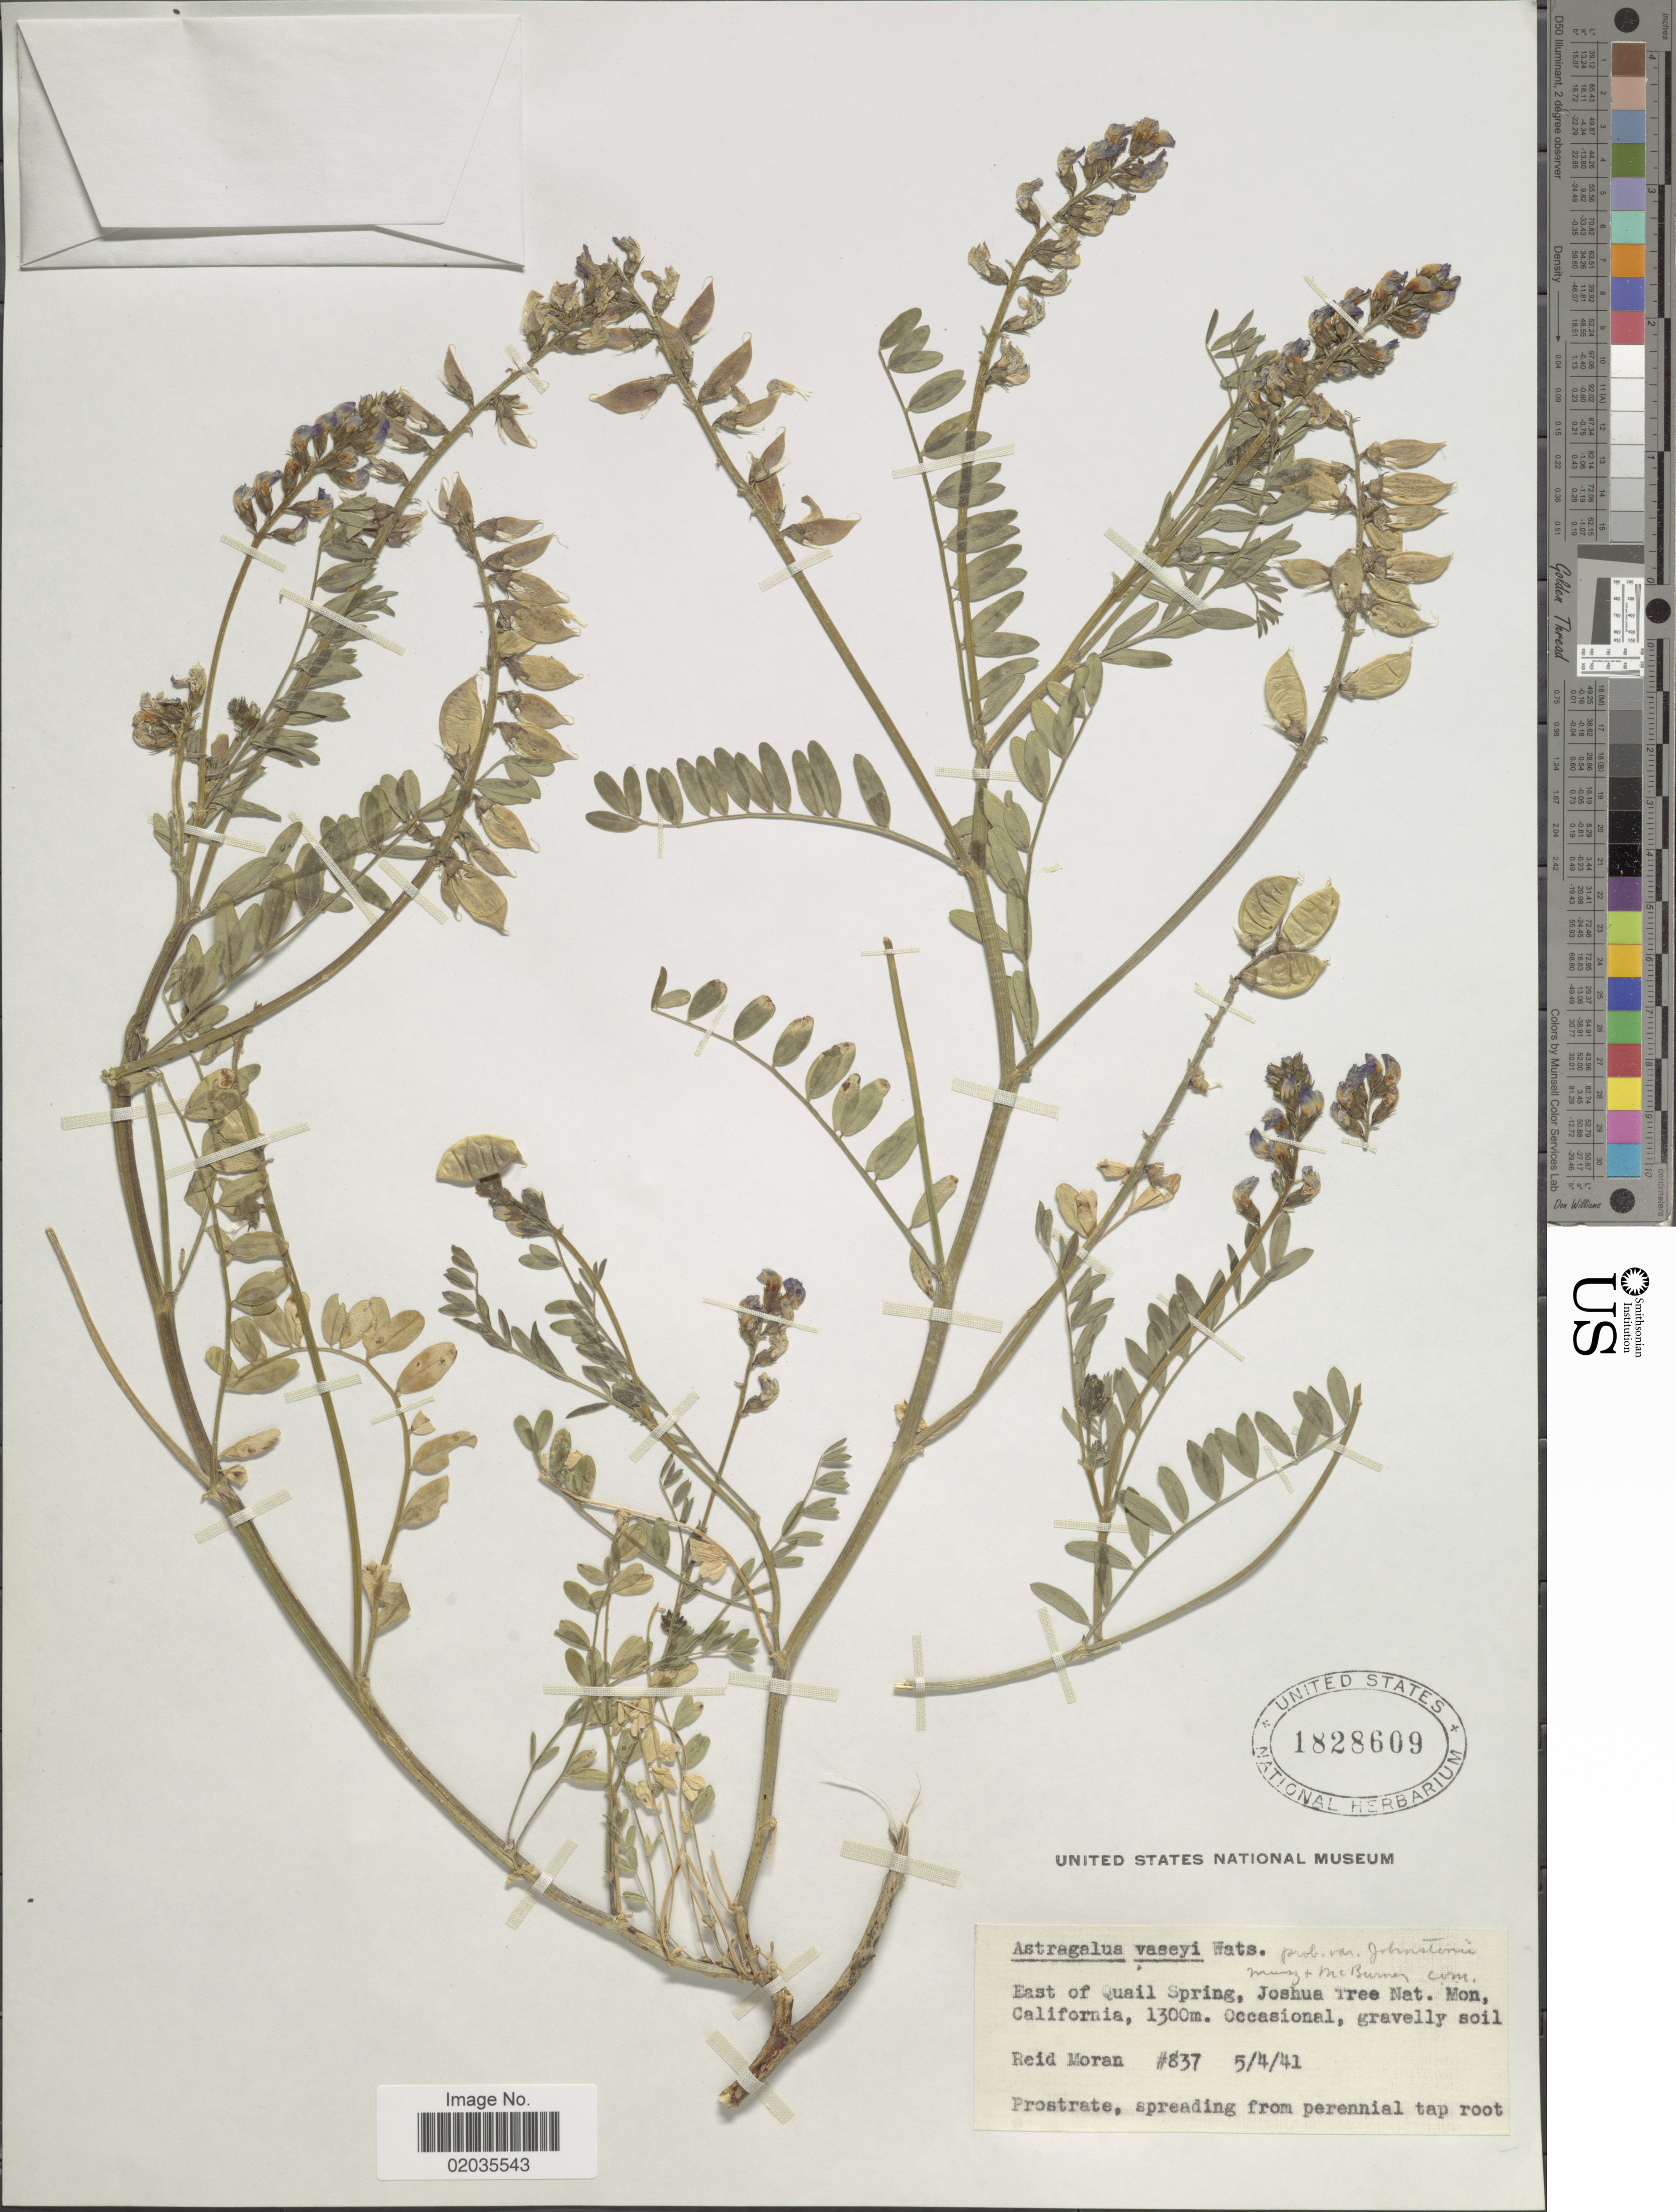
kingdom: Plantae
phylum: Tracheophyta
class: Magnoliopsida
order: Fabales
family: Fabaceae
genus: Astragalus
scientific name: Astragalus vaseyi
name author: S. Watson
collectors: R. V. Moran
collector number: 837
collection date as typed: Transcribed d/m/y: 4/5/41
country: United States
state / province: California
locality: East of Quial Spring, Joshua Tree Nat. Mon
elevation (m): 1300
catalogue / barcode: US 1828609